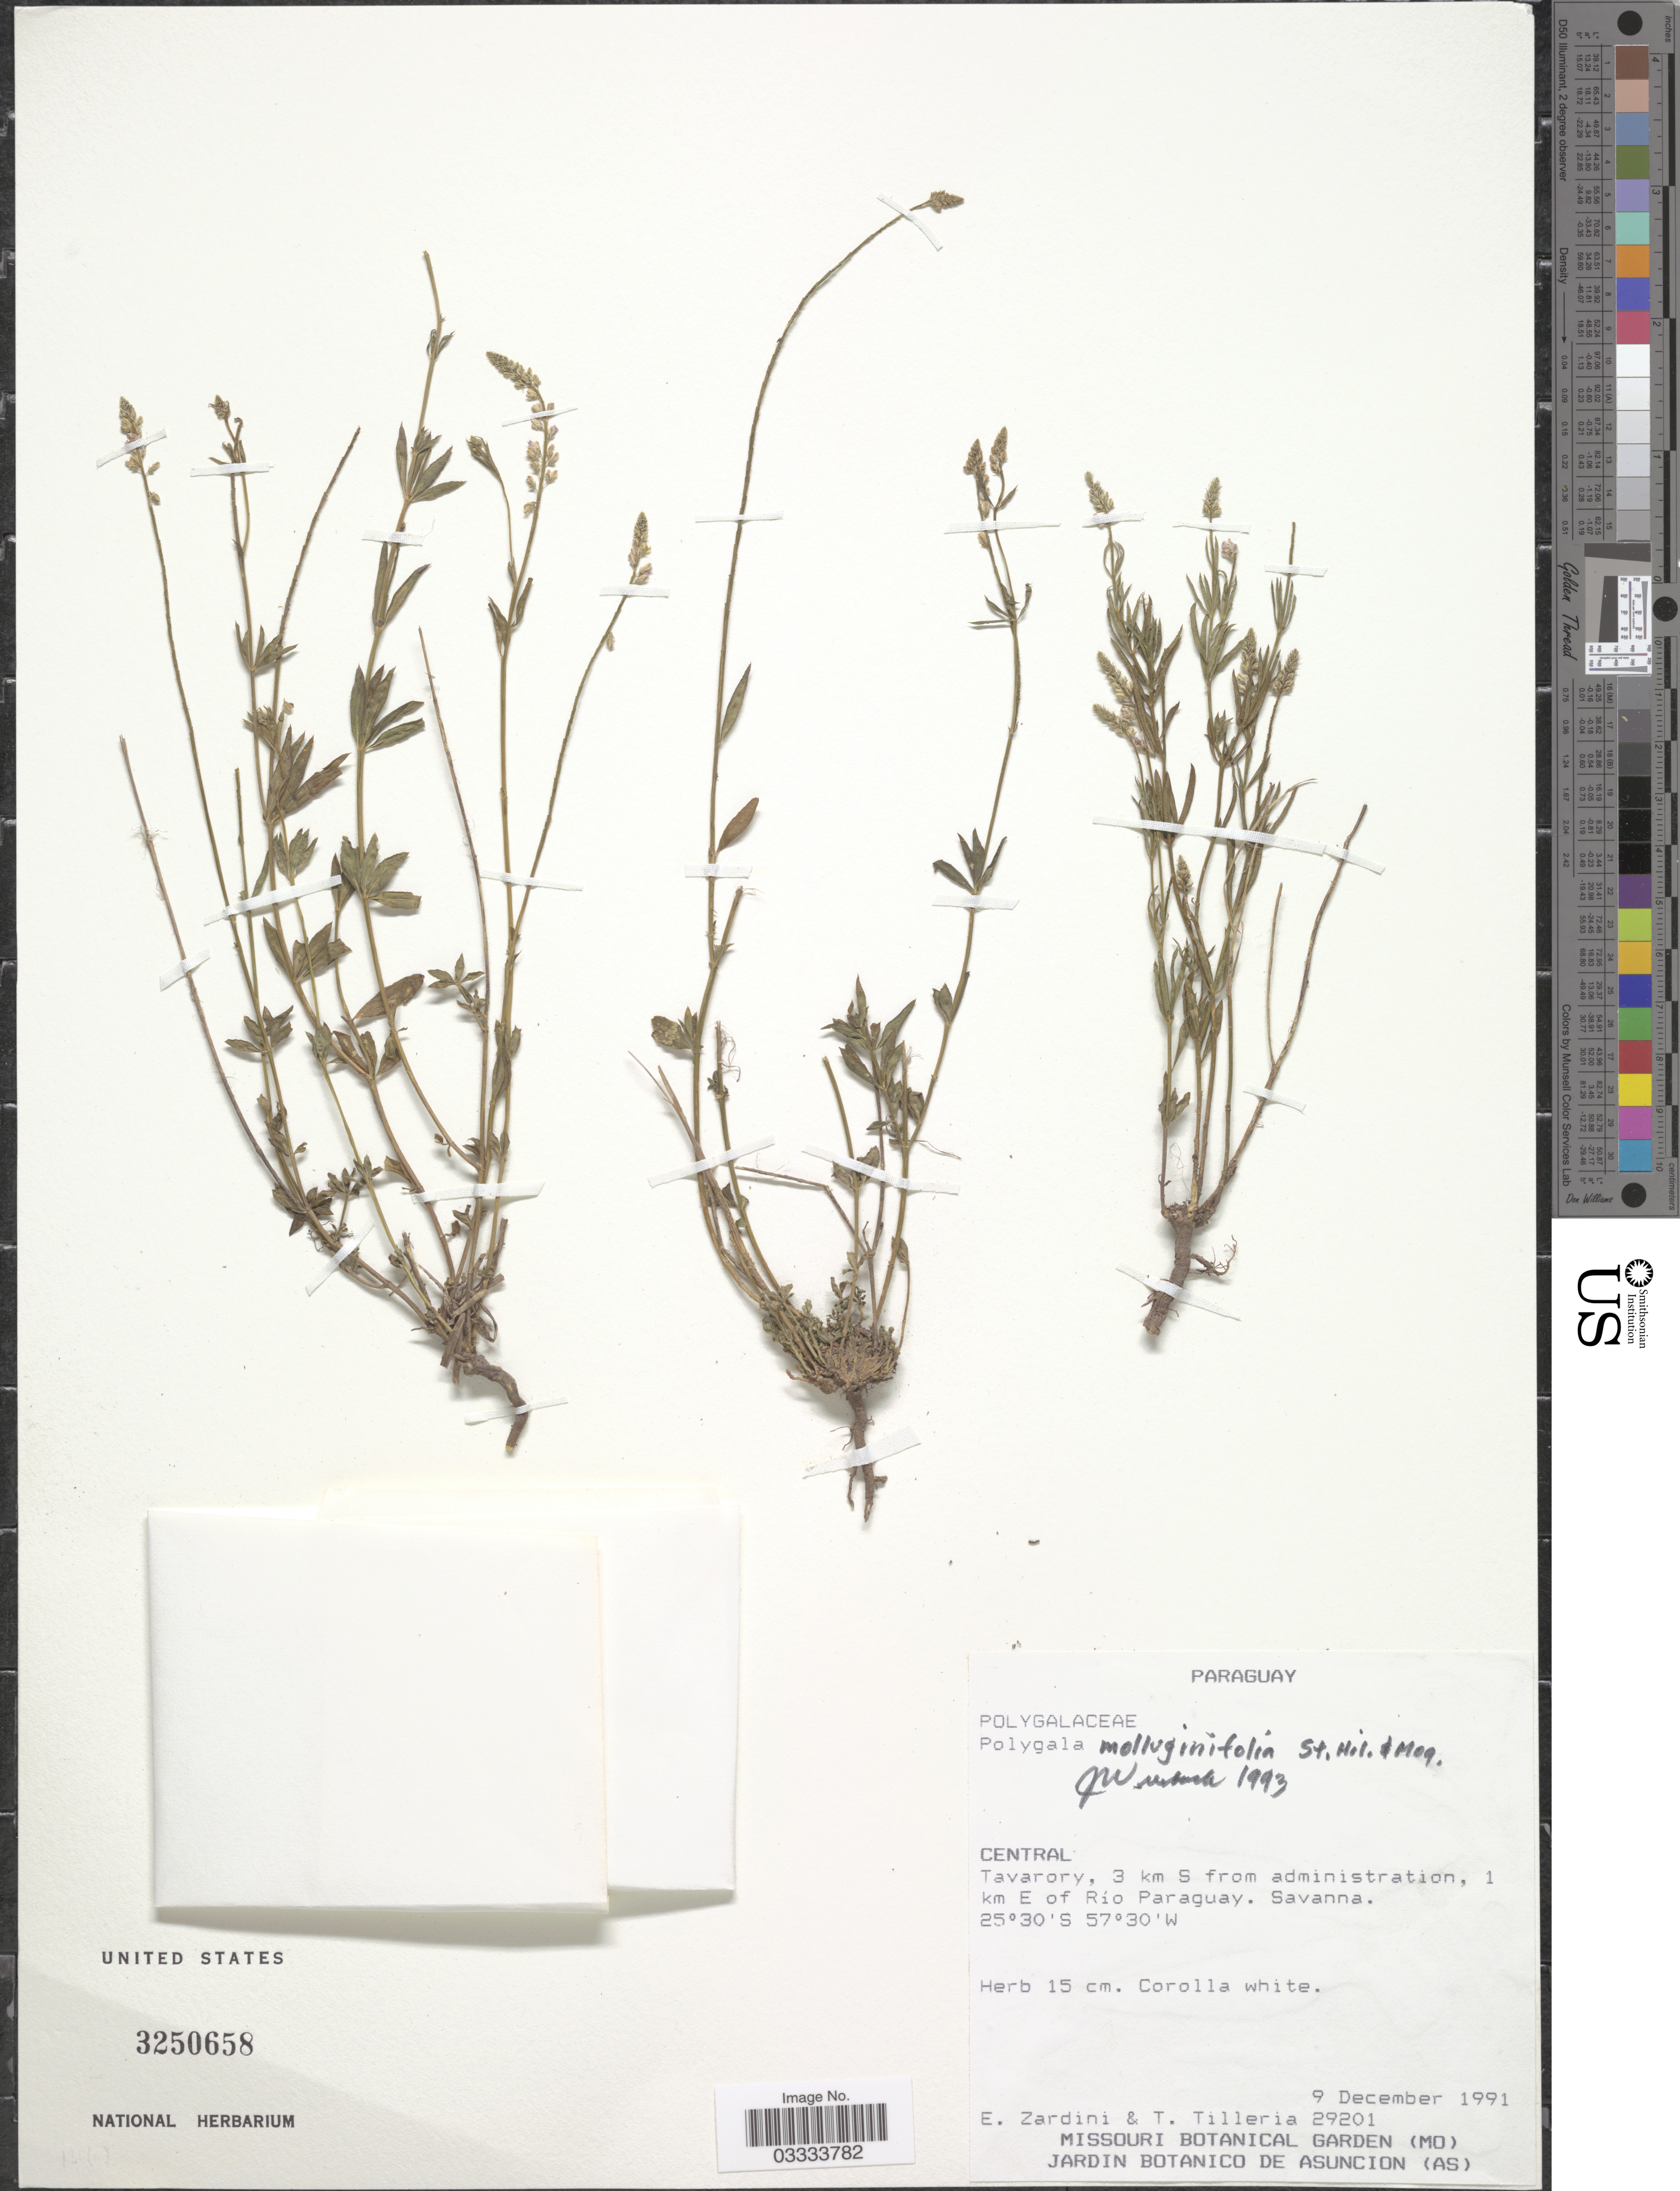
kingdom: Plantae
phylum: Tracheophyta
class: Magnoliopsida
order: Fabales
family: Polygalaceae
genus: Polygala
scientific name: Polygala molluginifolia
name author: A. St.-Hil. & Moq.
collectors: E. Zardini & T. Tilleria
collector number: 29201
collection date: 1991-12-09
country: Paraguay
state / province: Central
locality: Tavarory, 3 km S from administration, 1 km E of Río Paraguay.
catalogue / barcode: US 3250658